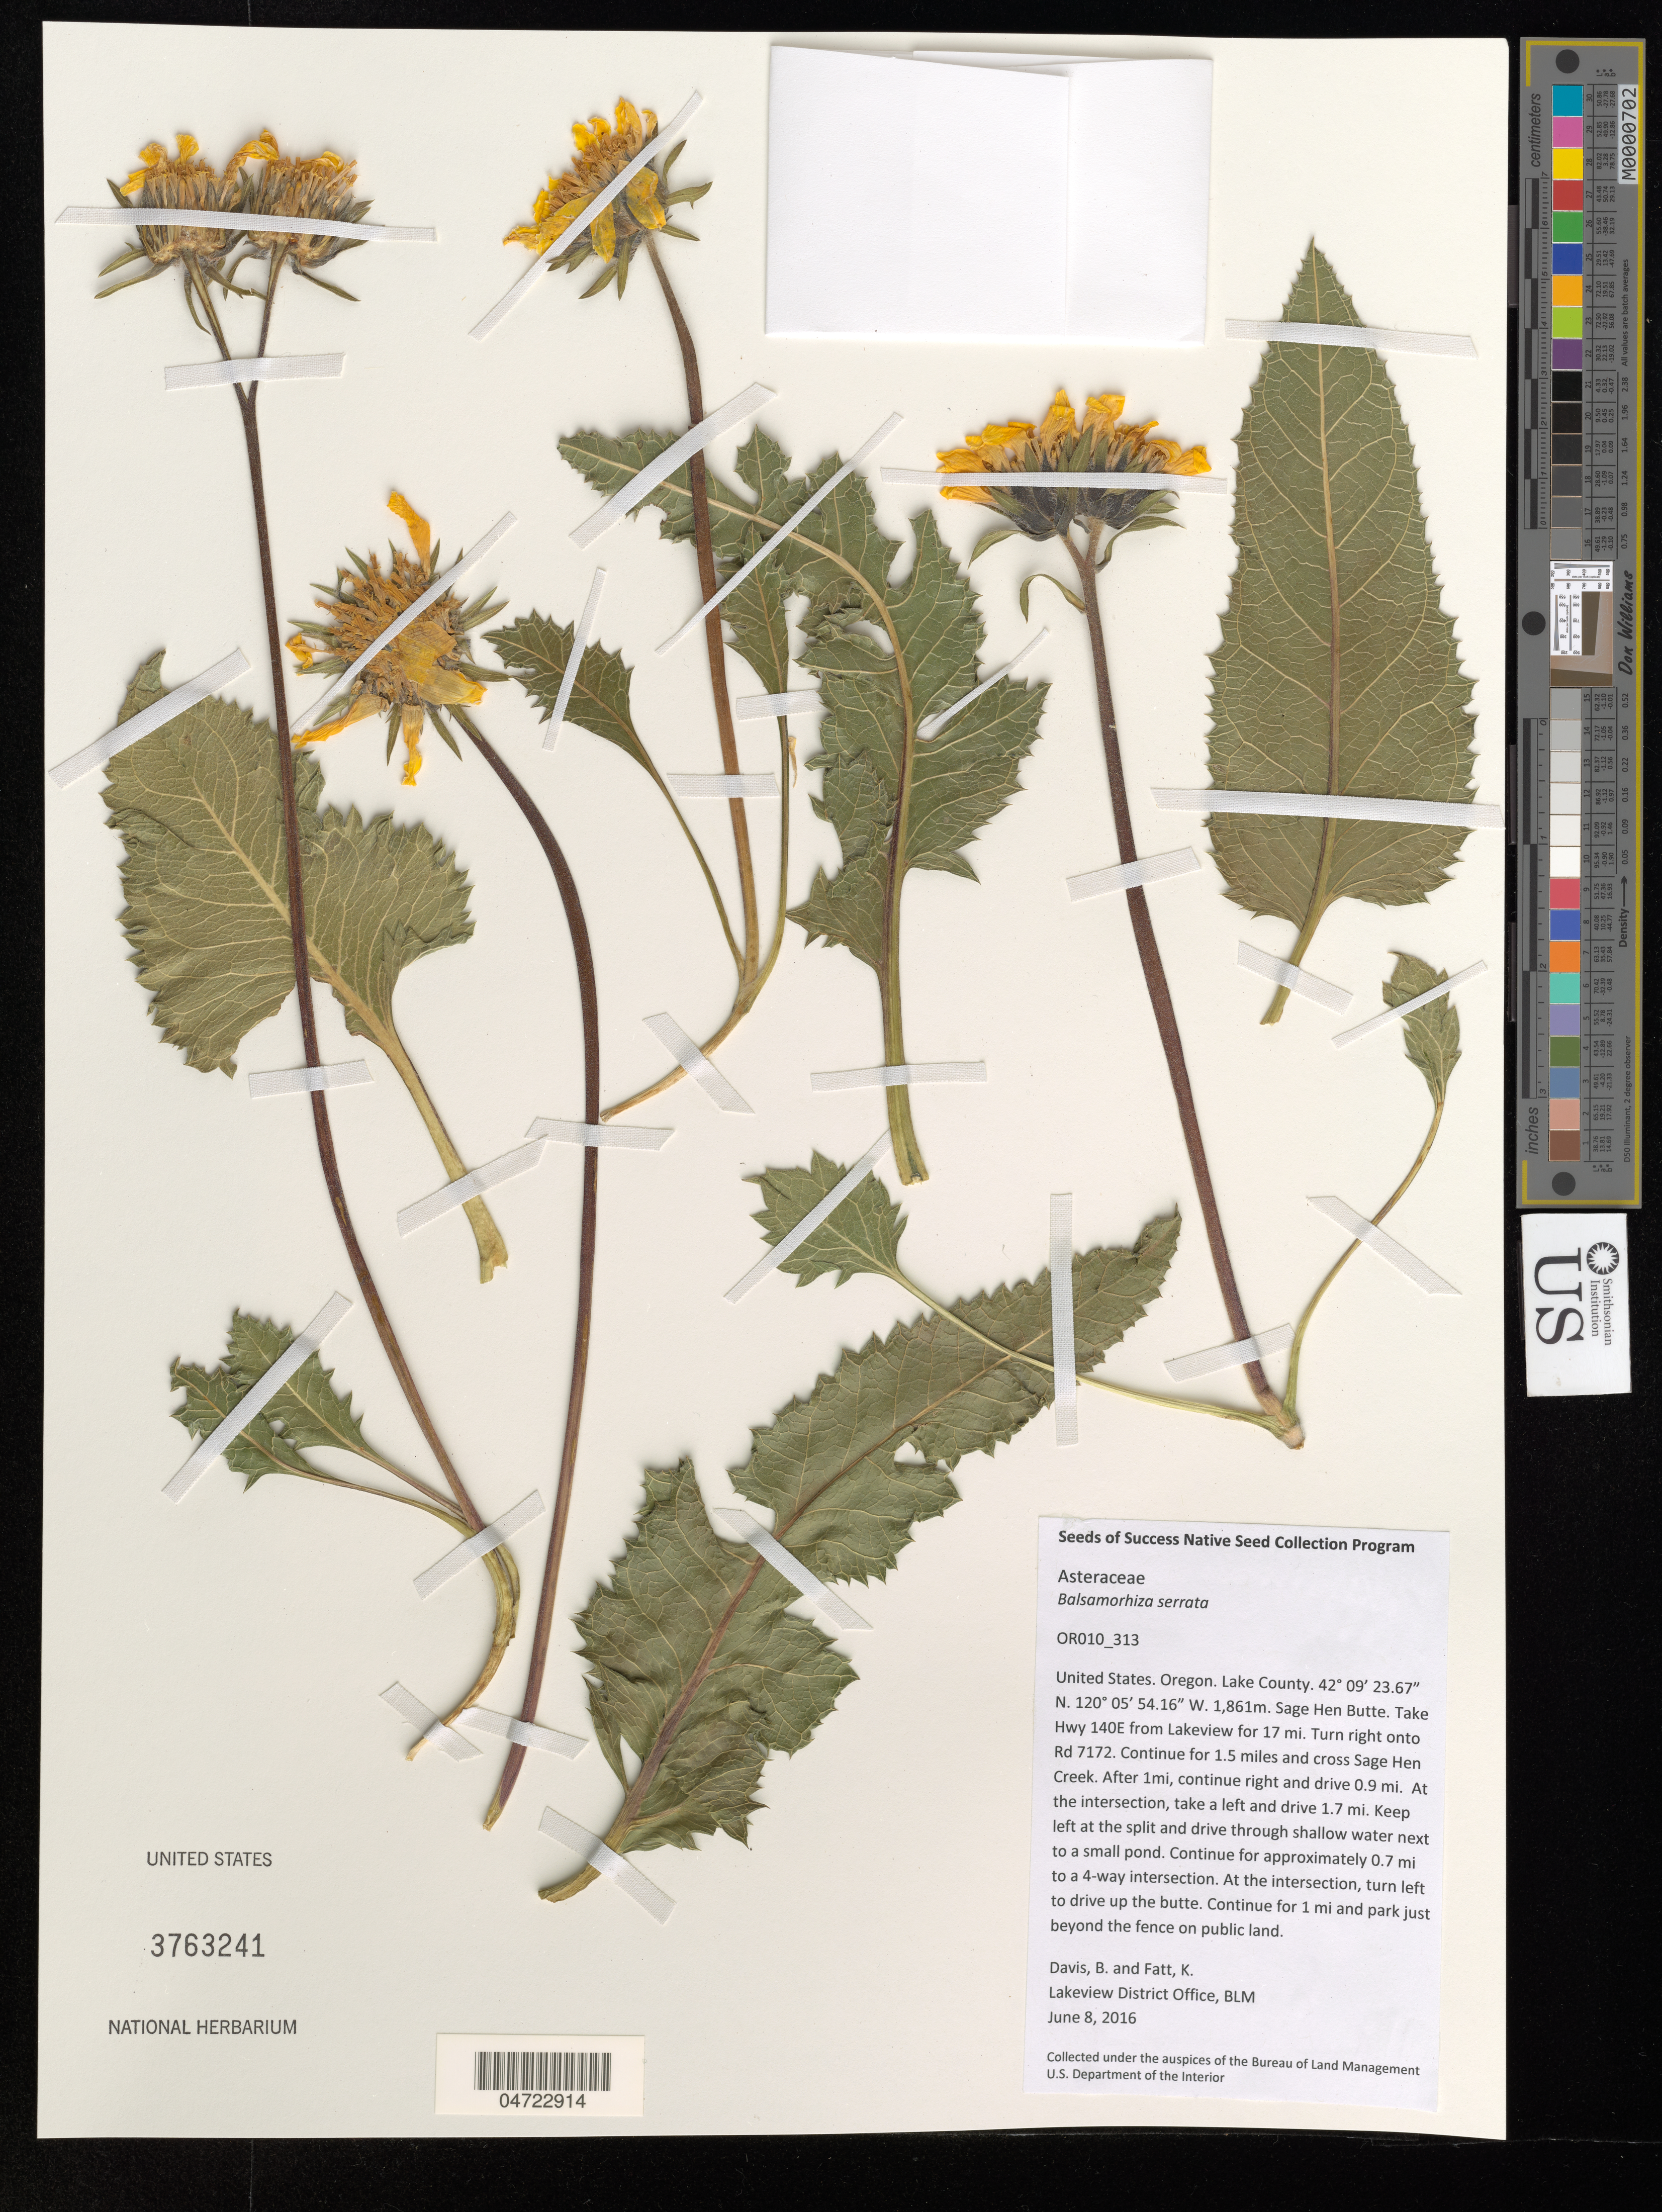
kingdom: Plantae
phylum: Tracheophyta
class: Magnoliopsida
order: Asterales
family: Asteraceae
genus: Balsamorhiza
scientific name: Balsamorhiza serrata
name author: A. Nelson & J.F. Macbr.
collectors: B. Davis & K. Fatt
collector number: OR010_313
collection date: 2016-06-08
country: United States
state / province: Oregon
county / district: Lake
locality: Lake County. Sage Hen Butte. Take Hwy 140E from Lakeview for 17 mi. Turn right onto Rd 7172. Continue for 1.5 miles and cross Sage Hen Creek. After 1mi, continue right and drive 0.9 mi. At the intersection, take a left and drive 1.7 mi. Keep left at the split and drive through shallow water next to a small pond. Continue for approximately 0.7 mi to a 4-way intersection. At the intersection, turn left to drive up the butte. Continue for 1 mi and park just beyond the fence on public land.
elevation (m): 1861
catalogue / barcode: US 3763241